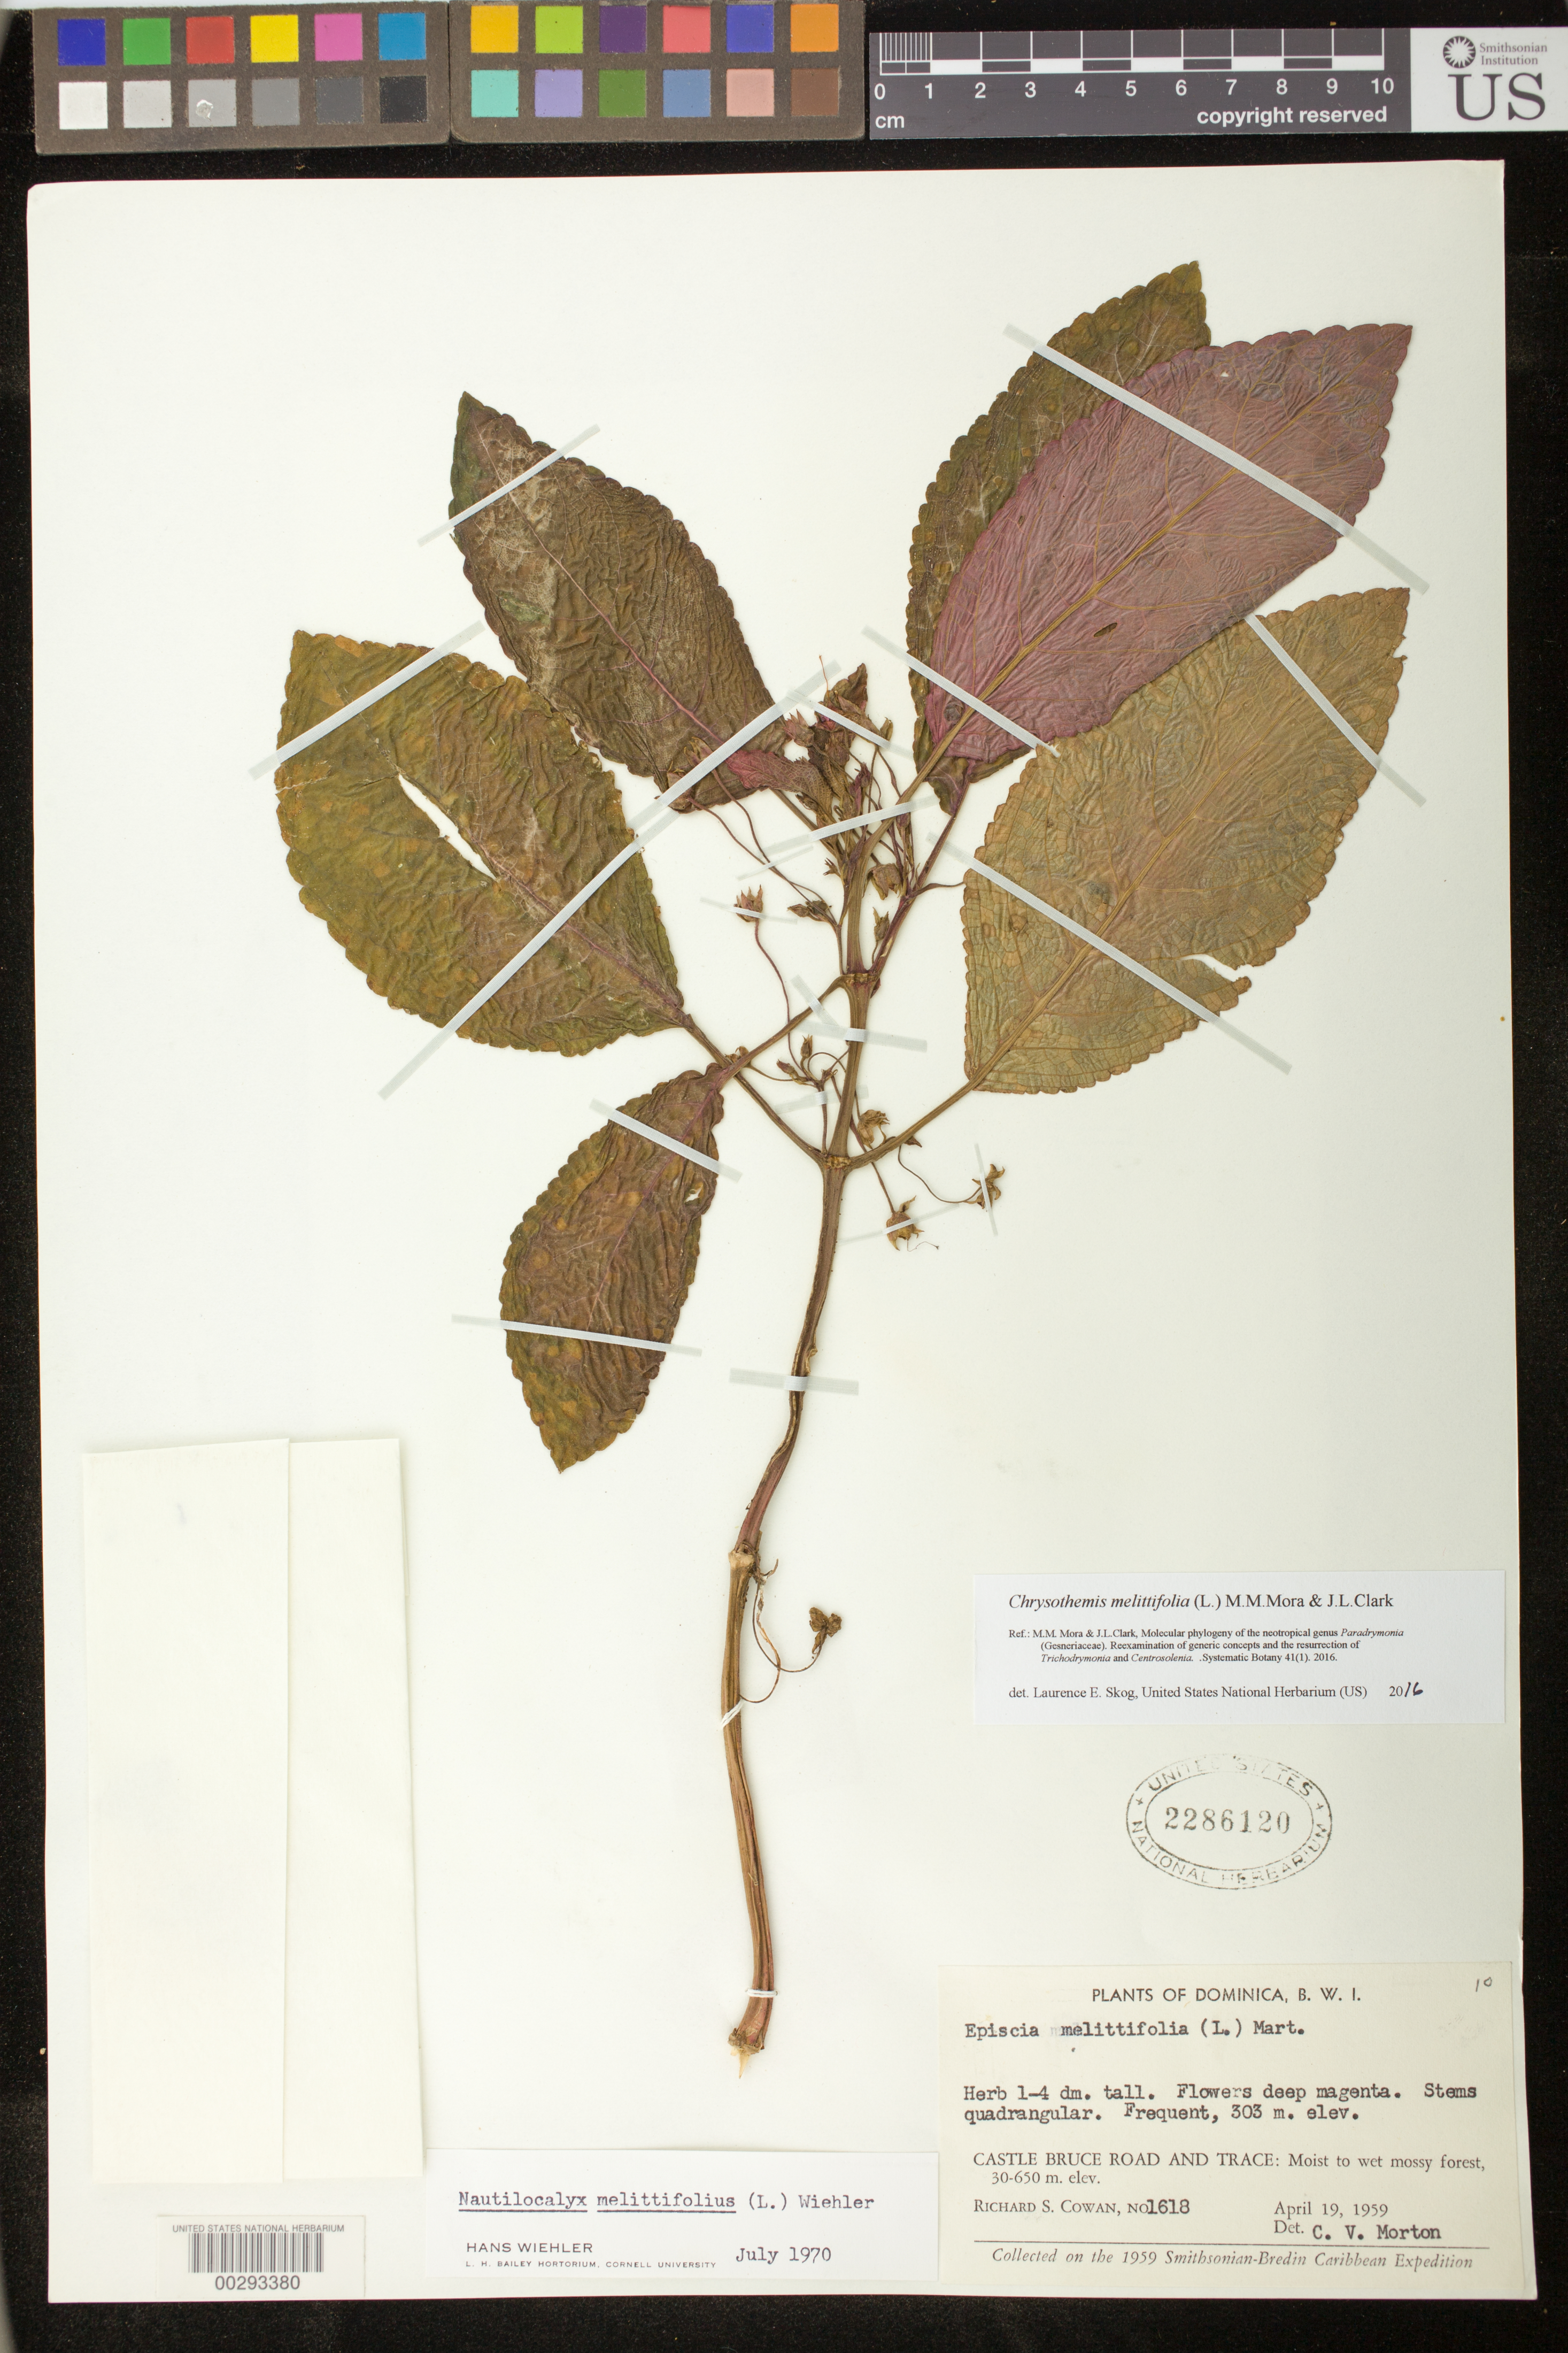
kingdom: Plantae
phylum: Tracheophyta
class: Magnoliopsida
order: Lamiales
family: Gesneriaceae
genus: Chrysothemis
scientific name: Chrysothemis melittifolia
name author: (L.) M.M. Mora & J.L. Clark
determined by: Skog, Laurence E.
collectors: R. S. Cowan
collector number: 1618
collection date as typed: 19 Apr 1959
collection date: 1959-04-19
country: Dominica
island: Dominica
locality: Castle Bruce Road and trace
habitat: Moist to wet mossy forest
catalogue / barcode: US 2286120